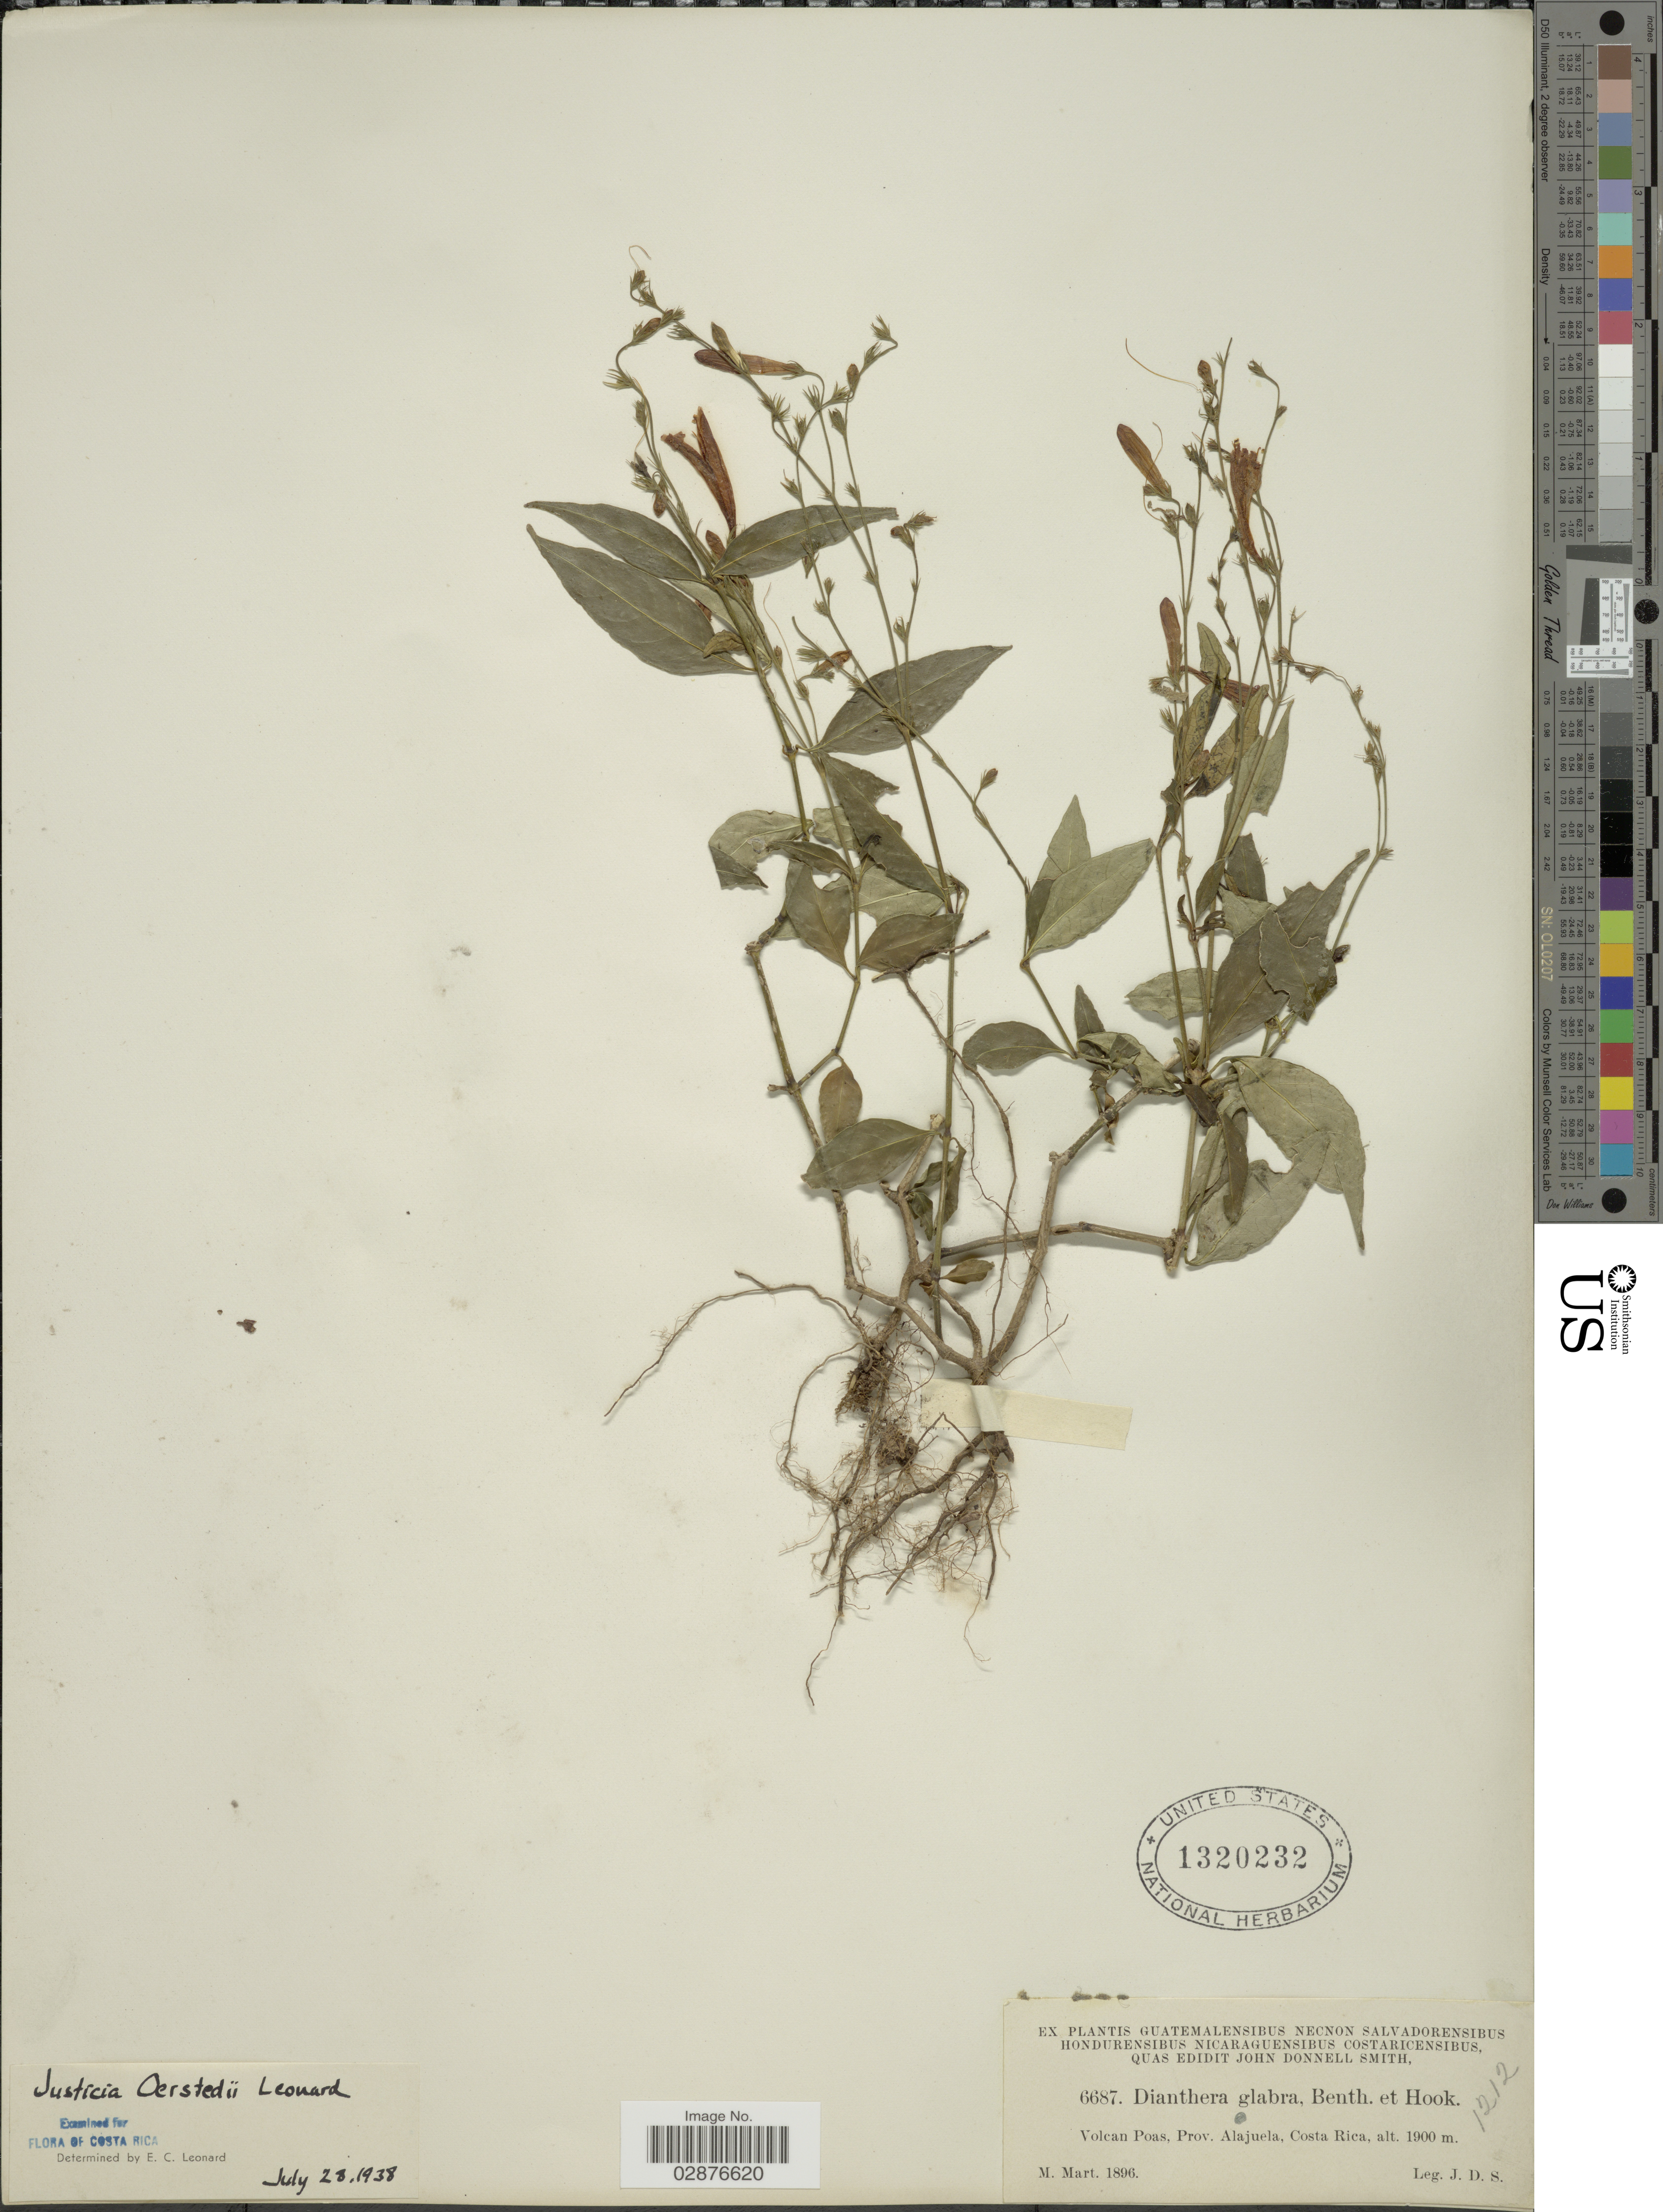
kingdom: Plantae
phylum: Tracheophyta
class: Magnoliopsida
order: Lamiales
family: Acanthaceae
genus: Justicia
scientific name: Justicia oerstedii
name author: Leonard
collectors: J. Donnell Smith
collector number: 6687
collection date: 1896-03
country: Costa Rica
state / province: Alajuela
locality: Volcan Poas.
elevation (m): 1900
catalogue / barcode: US 1320232